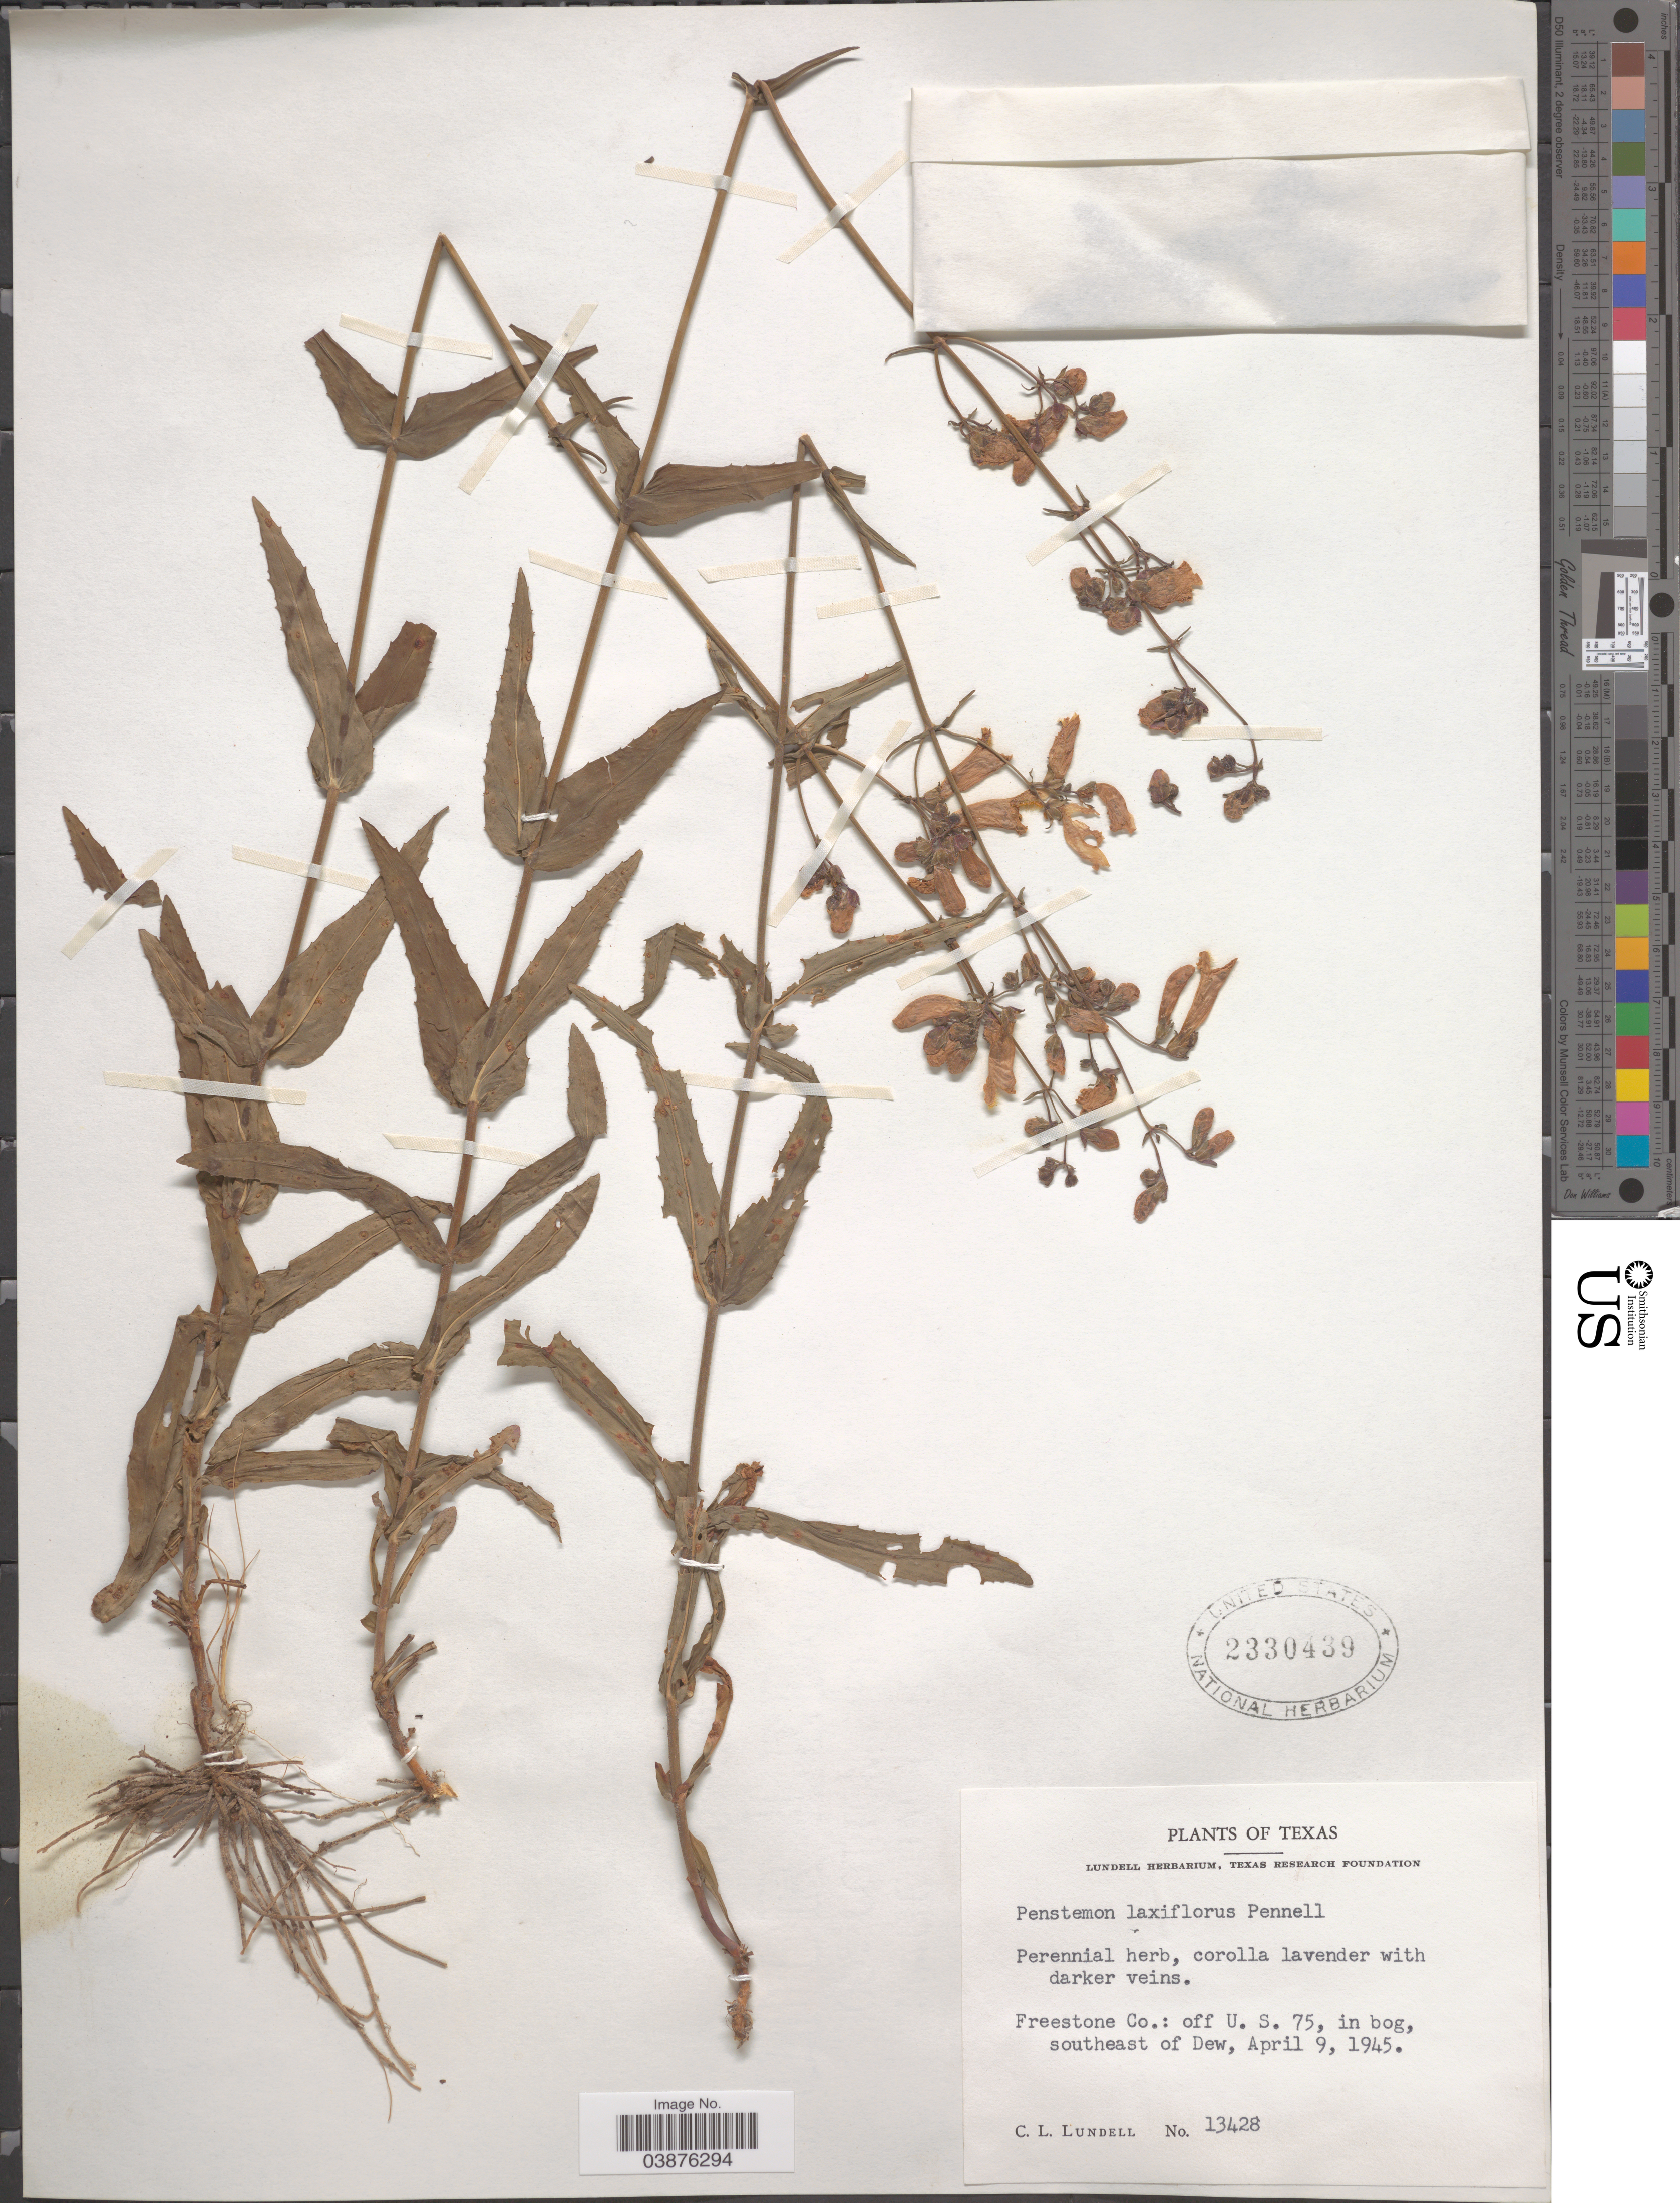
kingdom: Plantae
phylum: Tracheophyta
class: Magnoliopsida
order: Lamiales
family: Plantaginaceae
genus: Penstemon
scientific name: Penstemon laxiflorus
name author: Pennell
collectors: C. L. Lundell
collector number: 13428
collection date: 1945-04-09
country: United States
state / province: Texas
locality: Freestone Co.: off U.S. 75, in bog, southeast of Dew.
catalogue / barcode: US 2330439